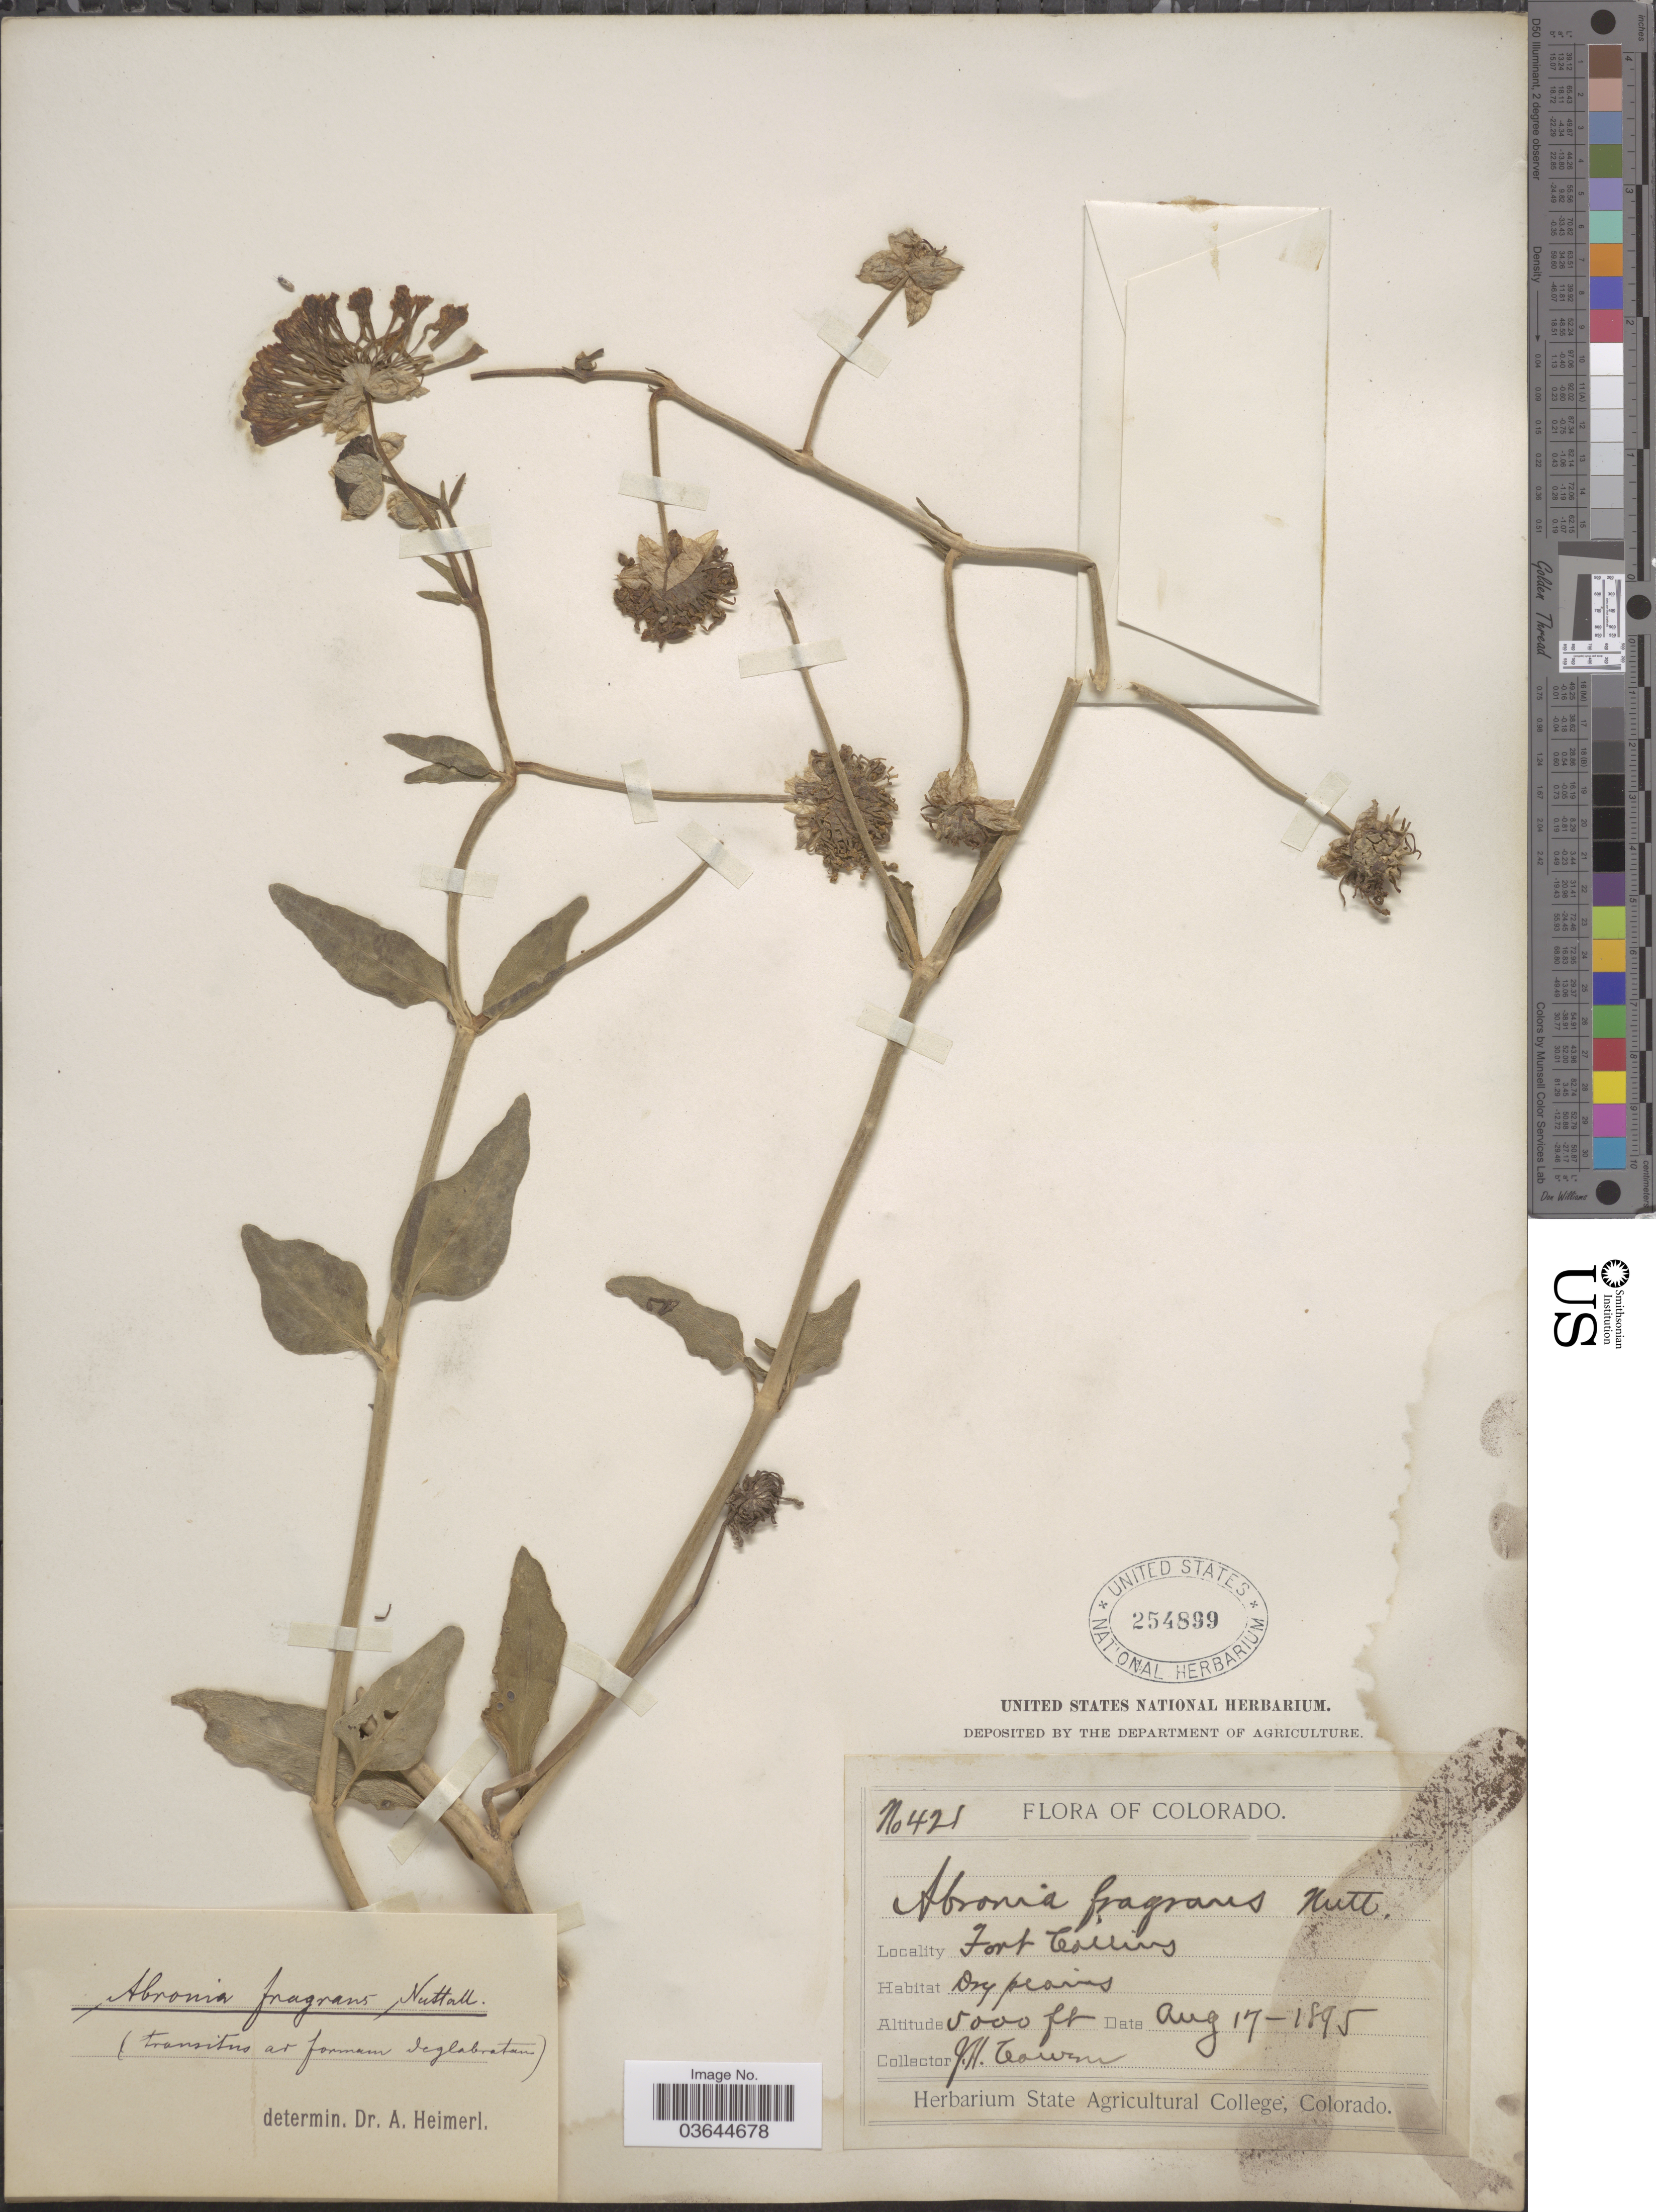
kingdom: Plantae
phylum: Tracheophyta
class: Magnoliopsida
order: Caryophyllales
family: Nyctaginaceae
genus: Abronia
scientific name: Abronia fragrans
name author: Nutt. ex Hook.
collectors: J. H. Cowen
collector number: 421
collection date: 1895-08-17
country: United States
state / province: Colorado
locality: Fort Collins.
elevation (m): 1524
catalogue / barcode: US 254899